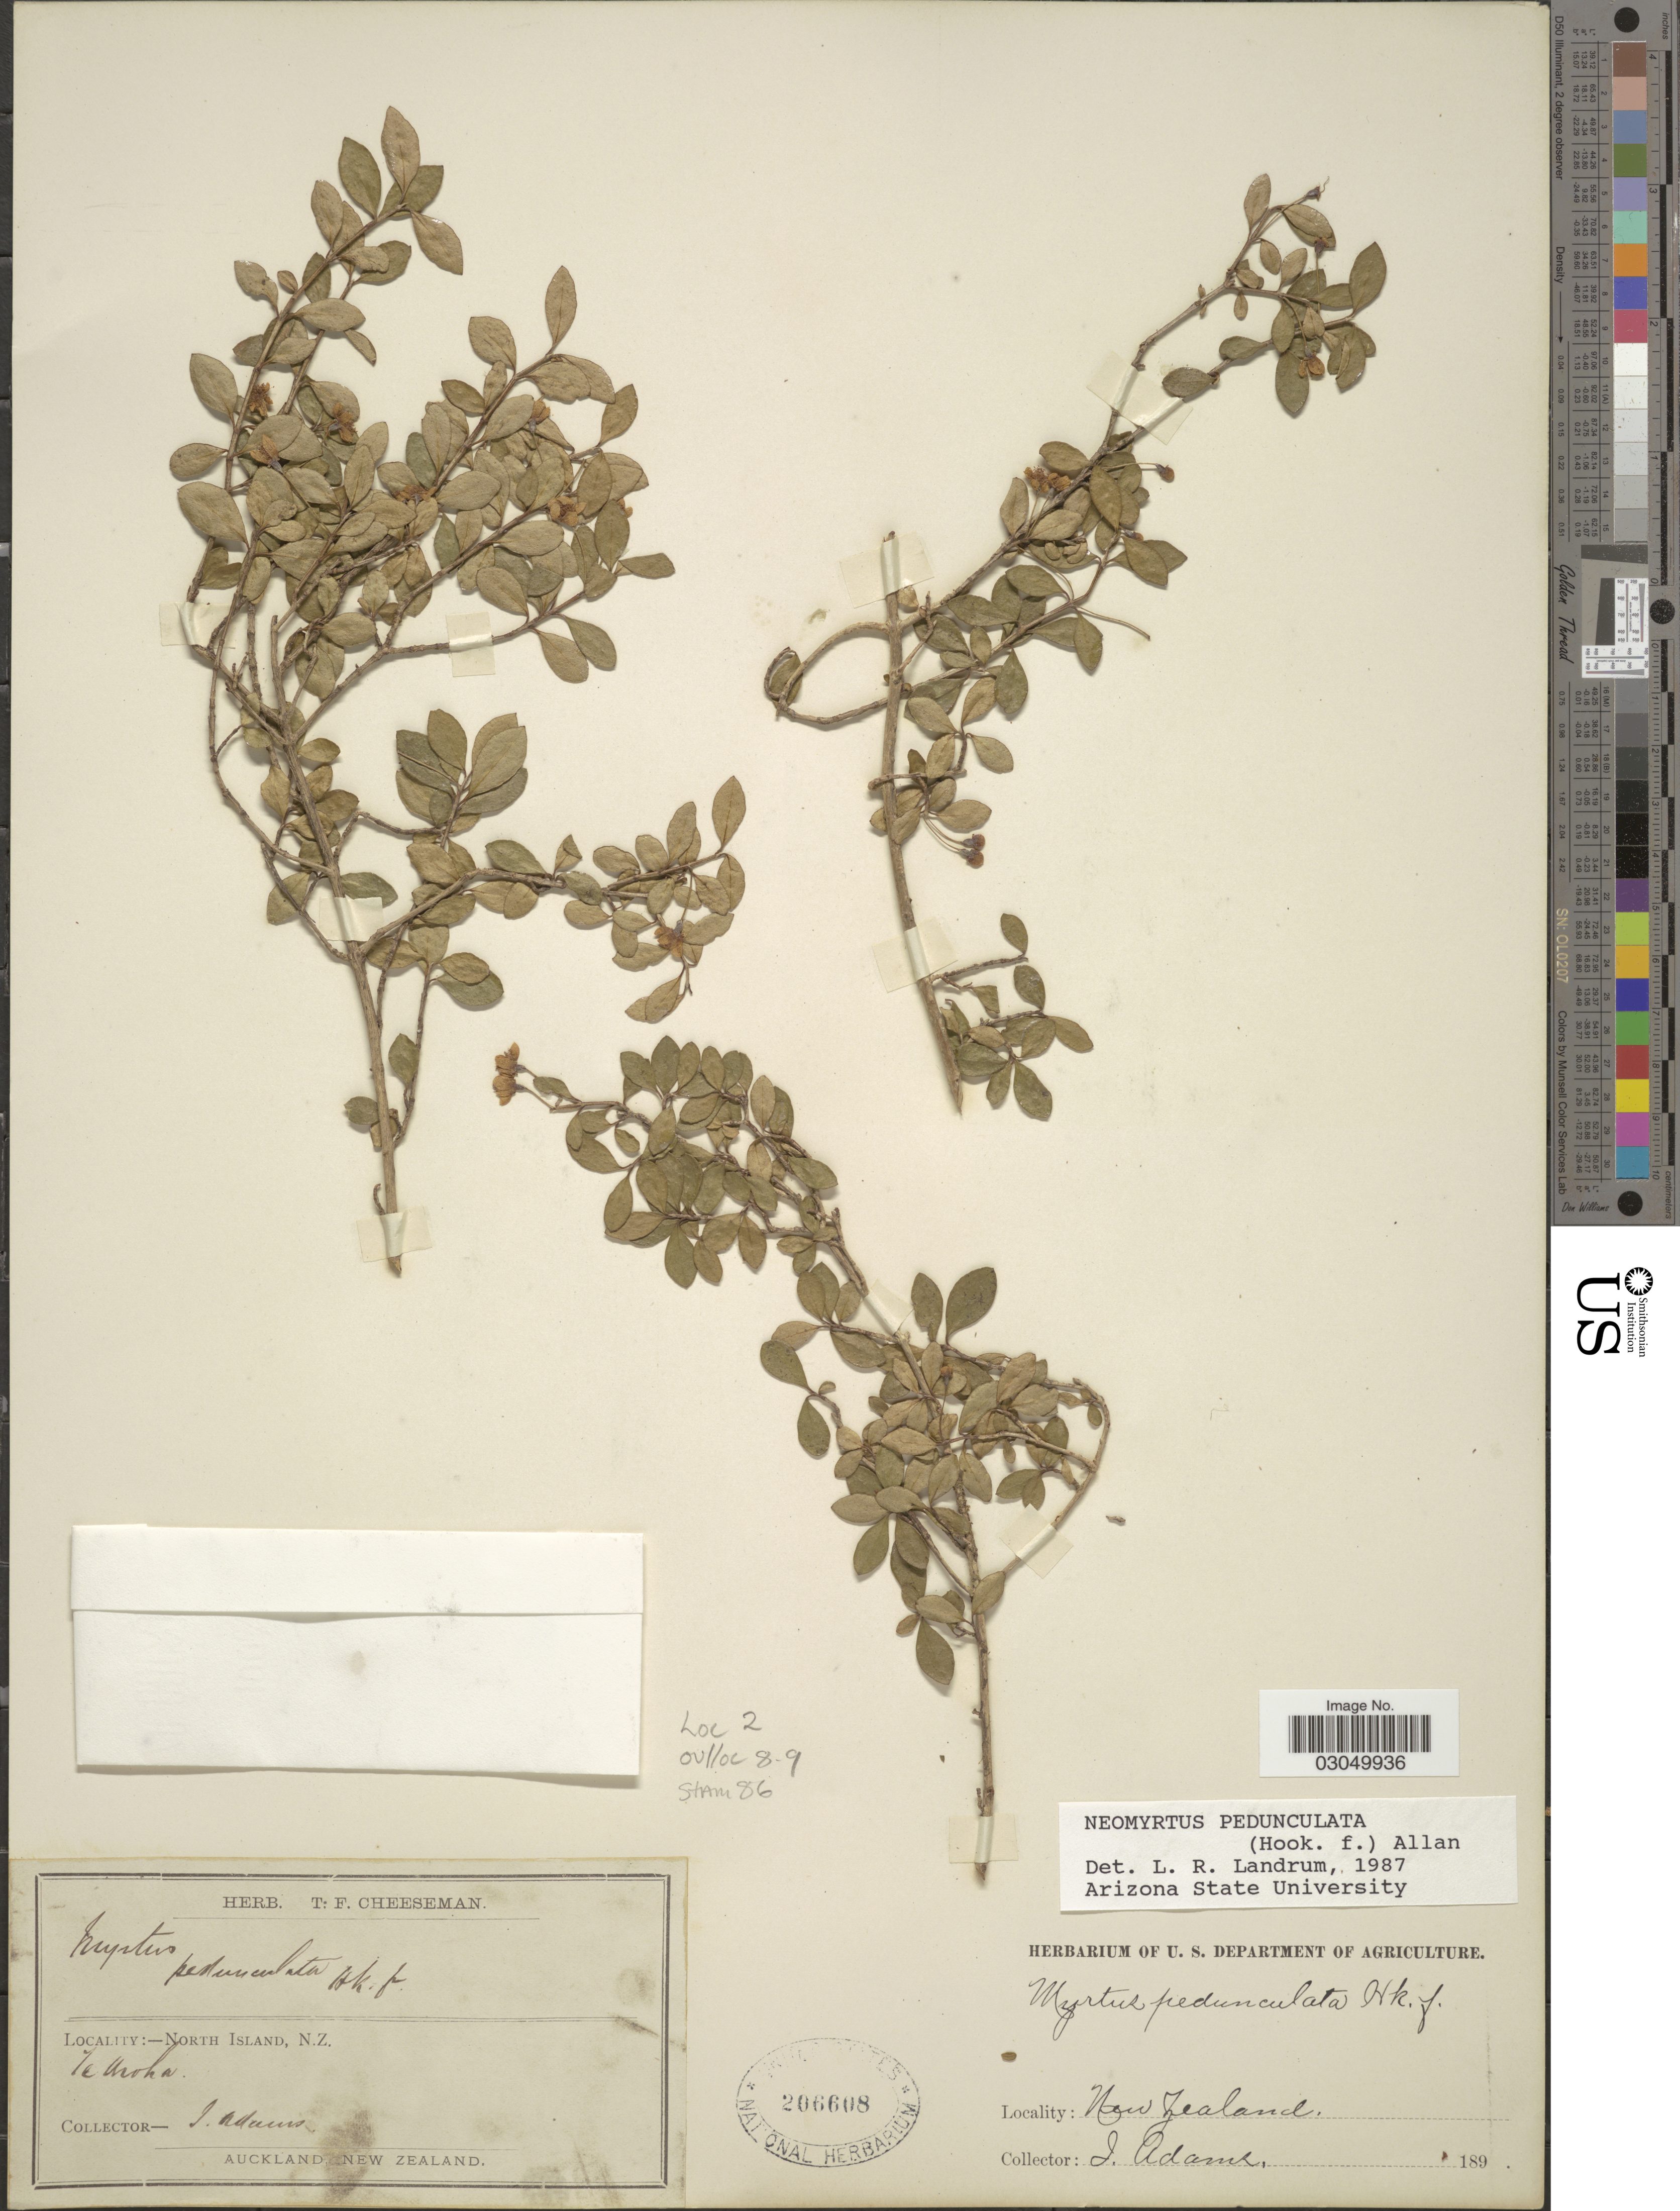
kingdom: Plantae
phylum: Tracheophyta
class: Magnoliopsida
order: Myrtales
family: Myrtaceae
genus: Neomyrtus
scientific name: Neomyrtus pedunculata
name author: Allan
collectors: I. Adams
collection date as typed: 189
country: New Zealand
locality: North Island. Te Aroha.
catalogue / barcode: US 206608